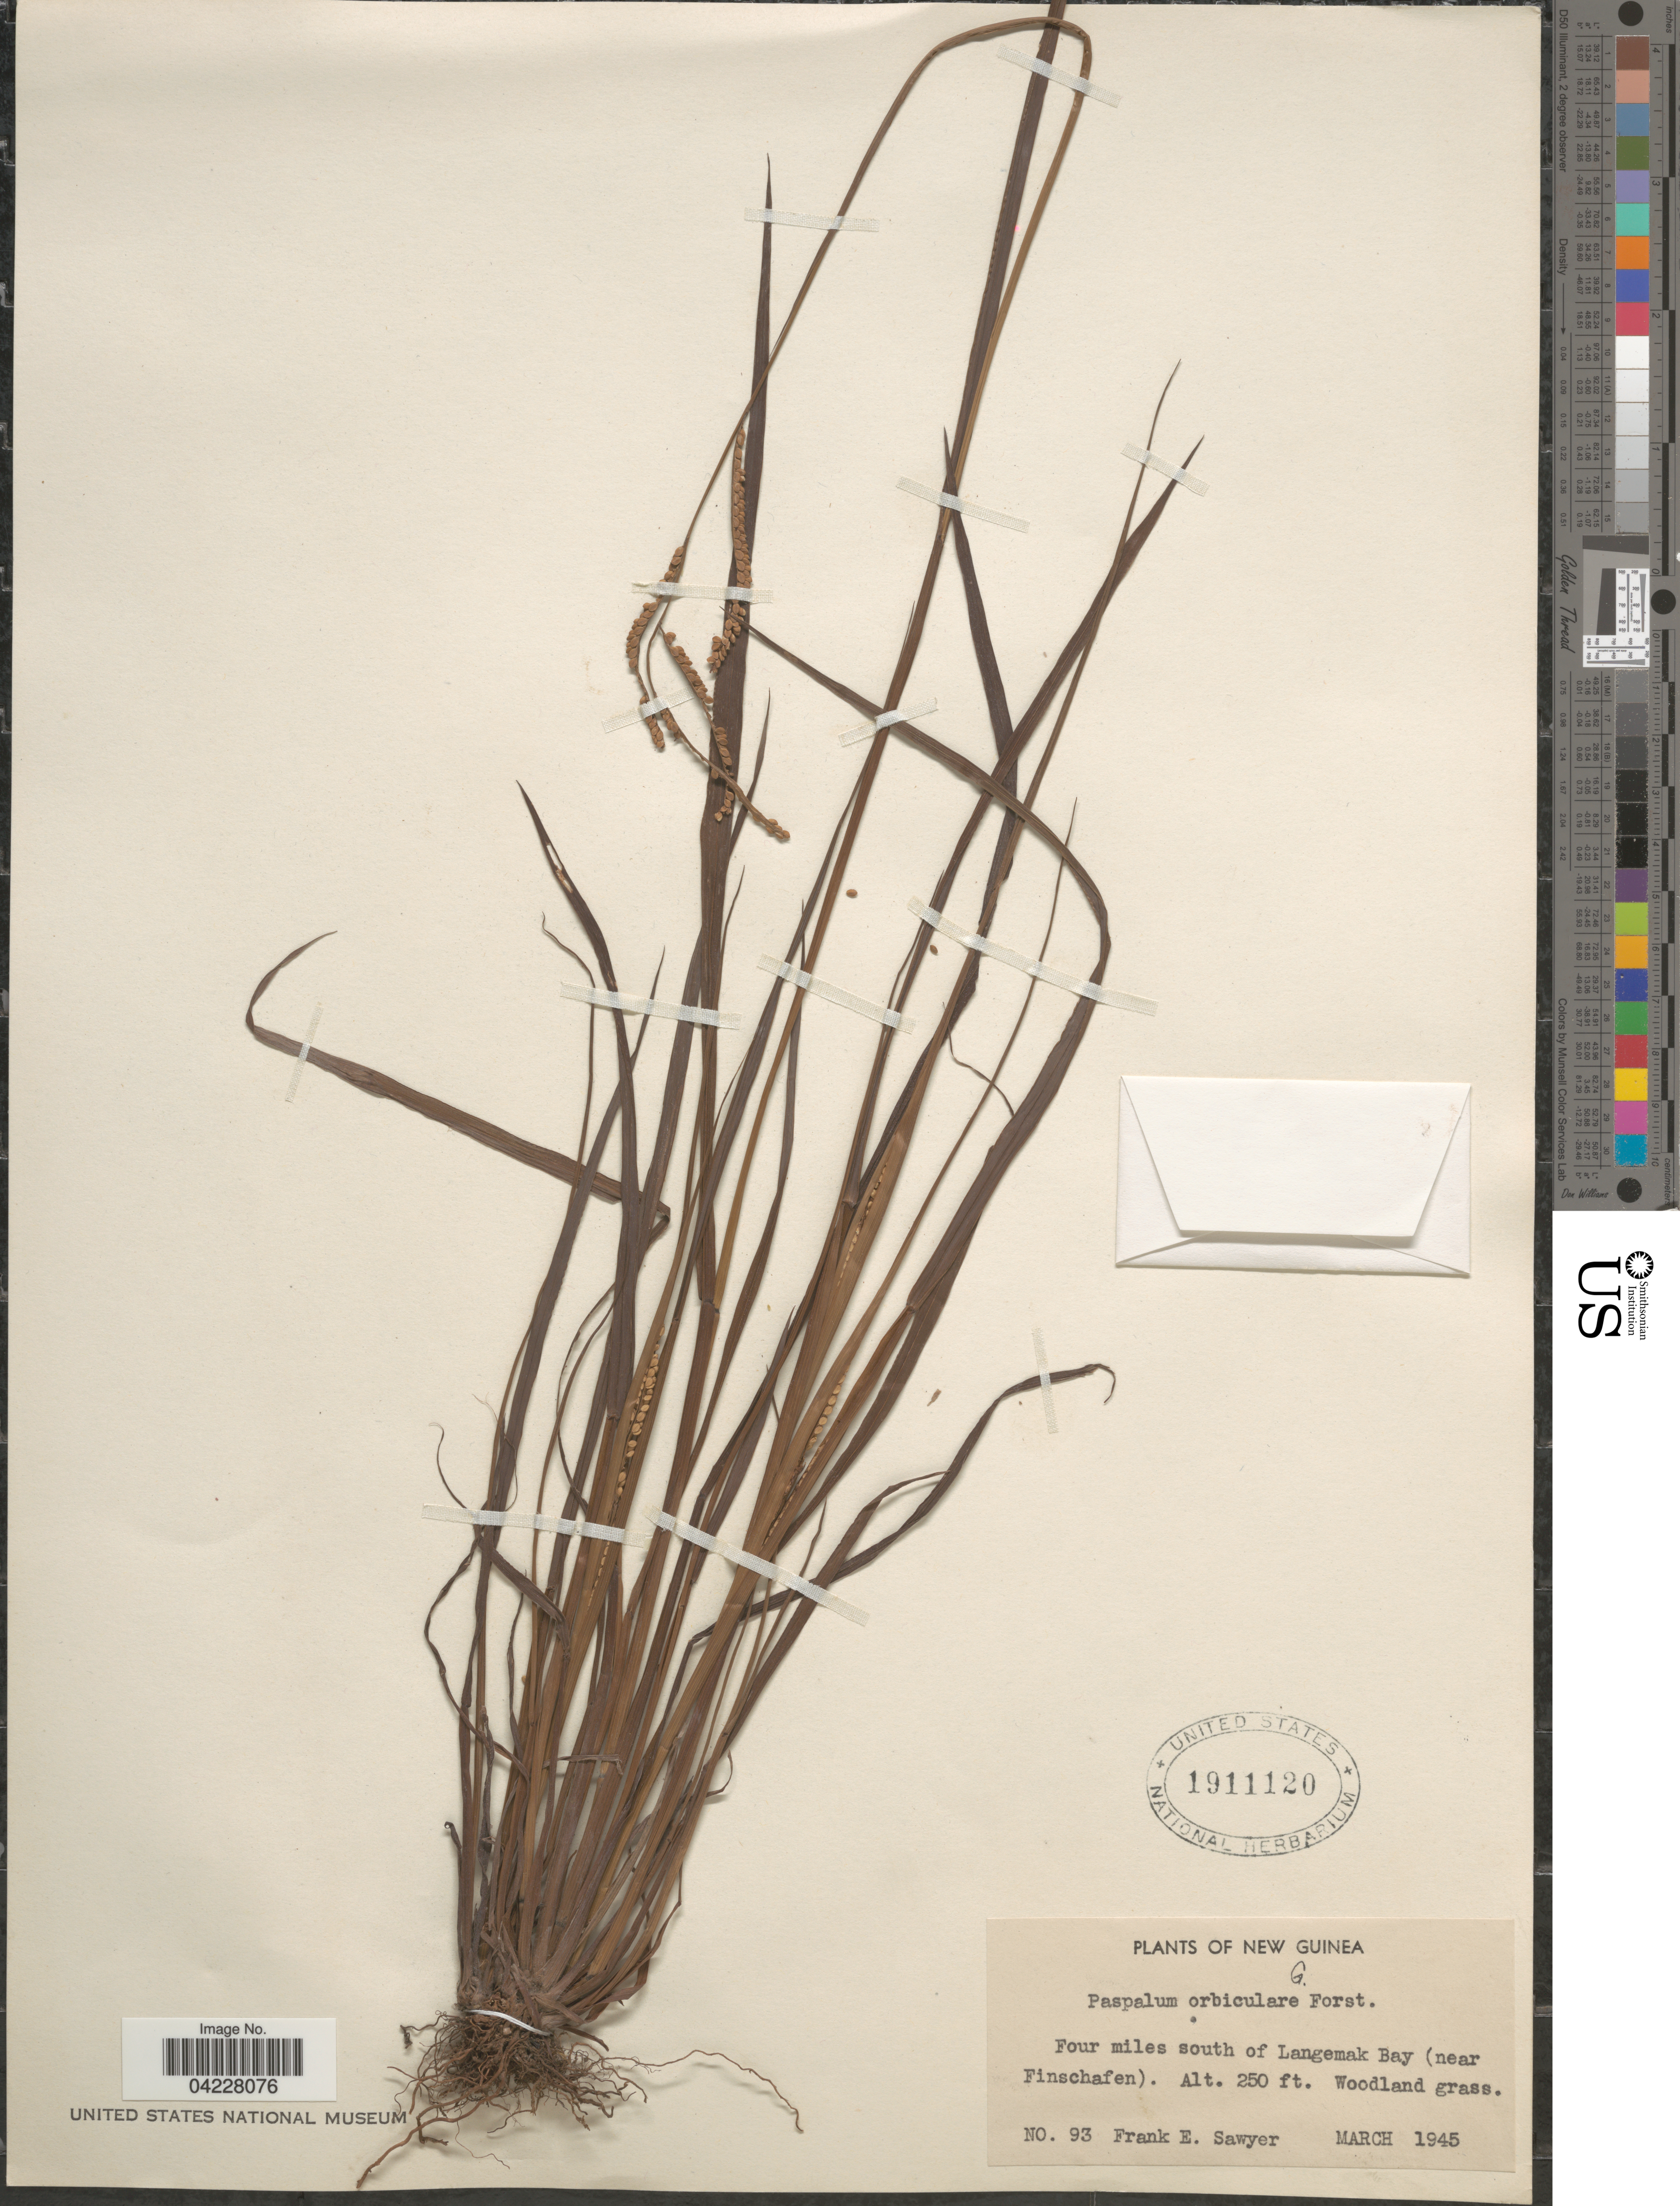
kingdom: Plantae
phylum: Tracheophyta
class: Liliopsida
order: Poales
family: Poaceae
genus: Paspalum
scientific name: Paspalum orbiculare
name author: G. Forst.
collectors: F. Sawyer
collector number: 93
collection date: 1945-03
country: Papua New Guinea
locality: New Guinea. Four miles south of Langemak Bay (near Finschafen).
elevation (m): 76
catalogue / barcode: US 1911120